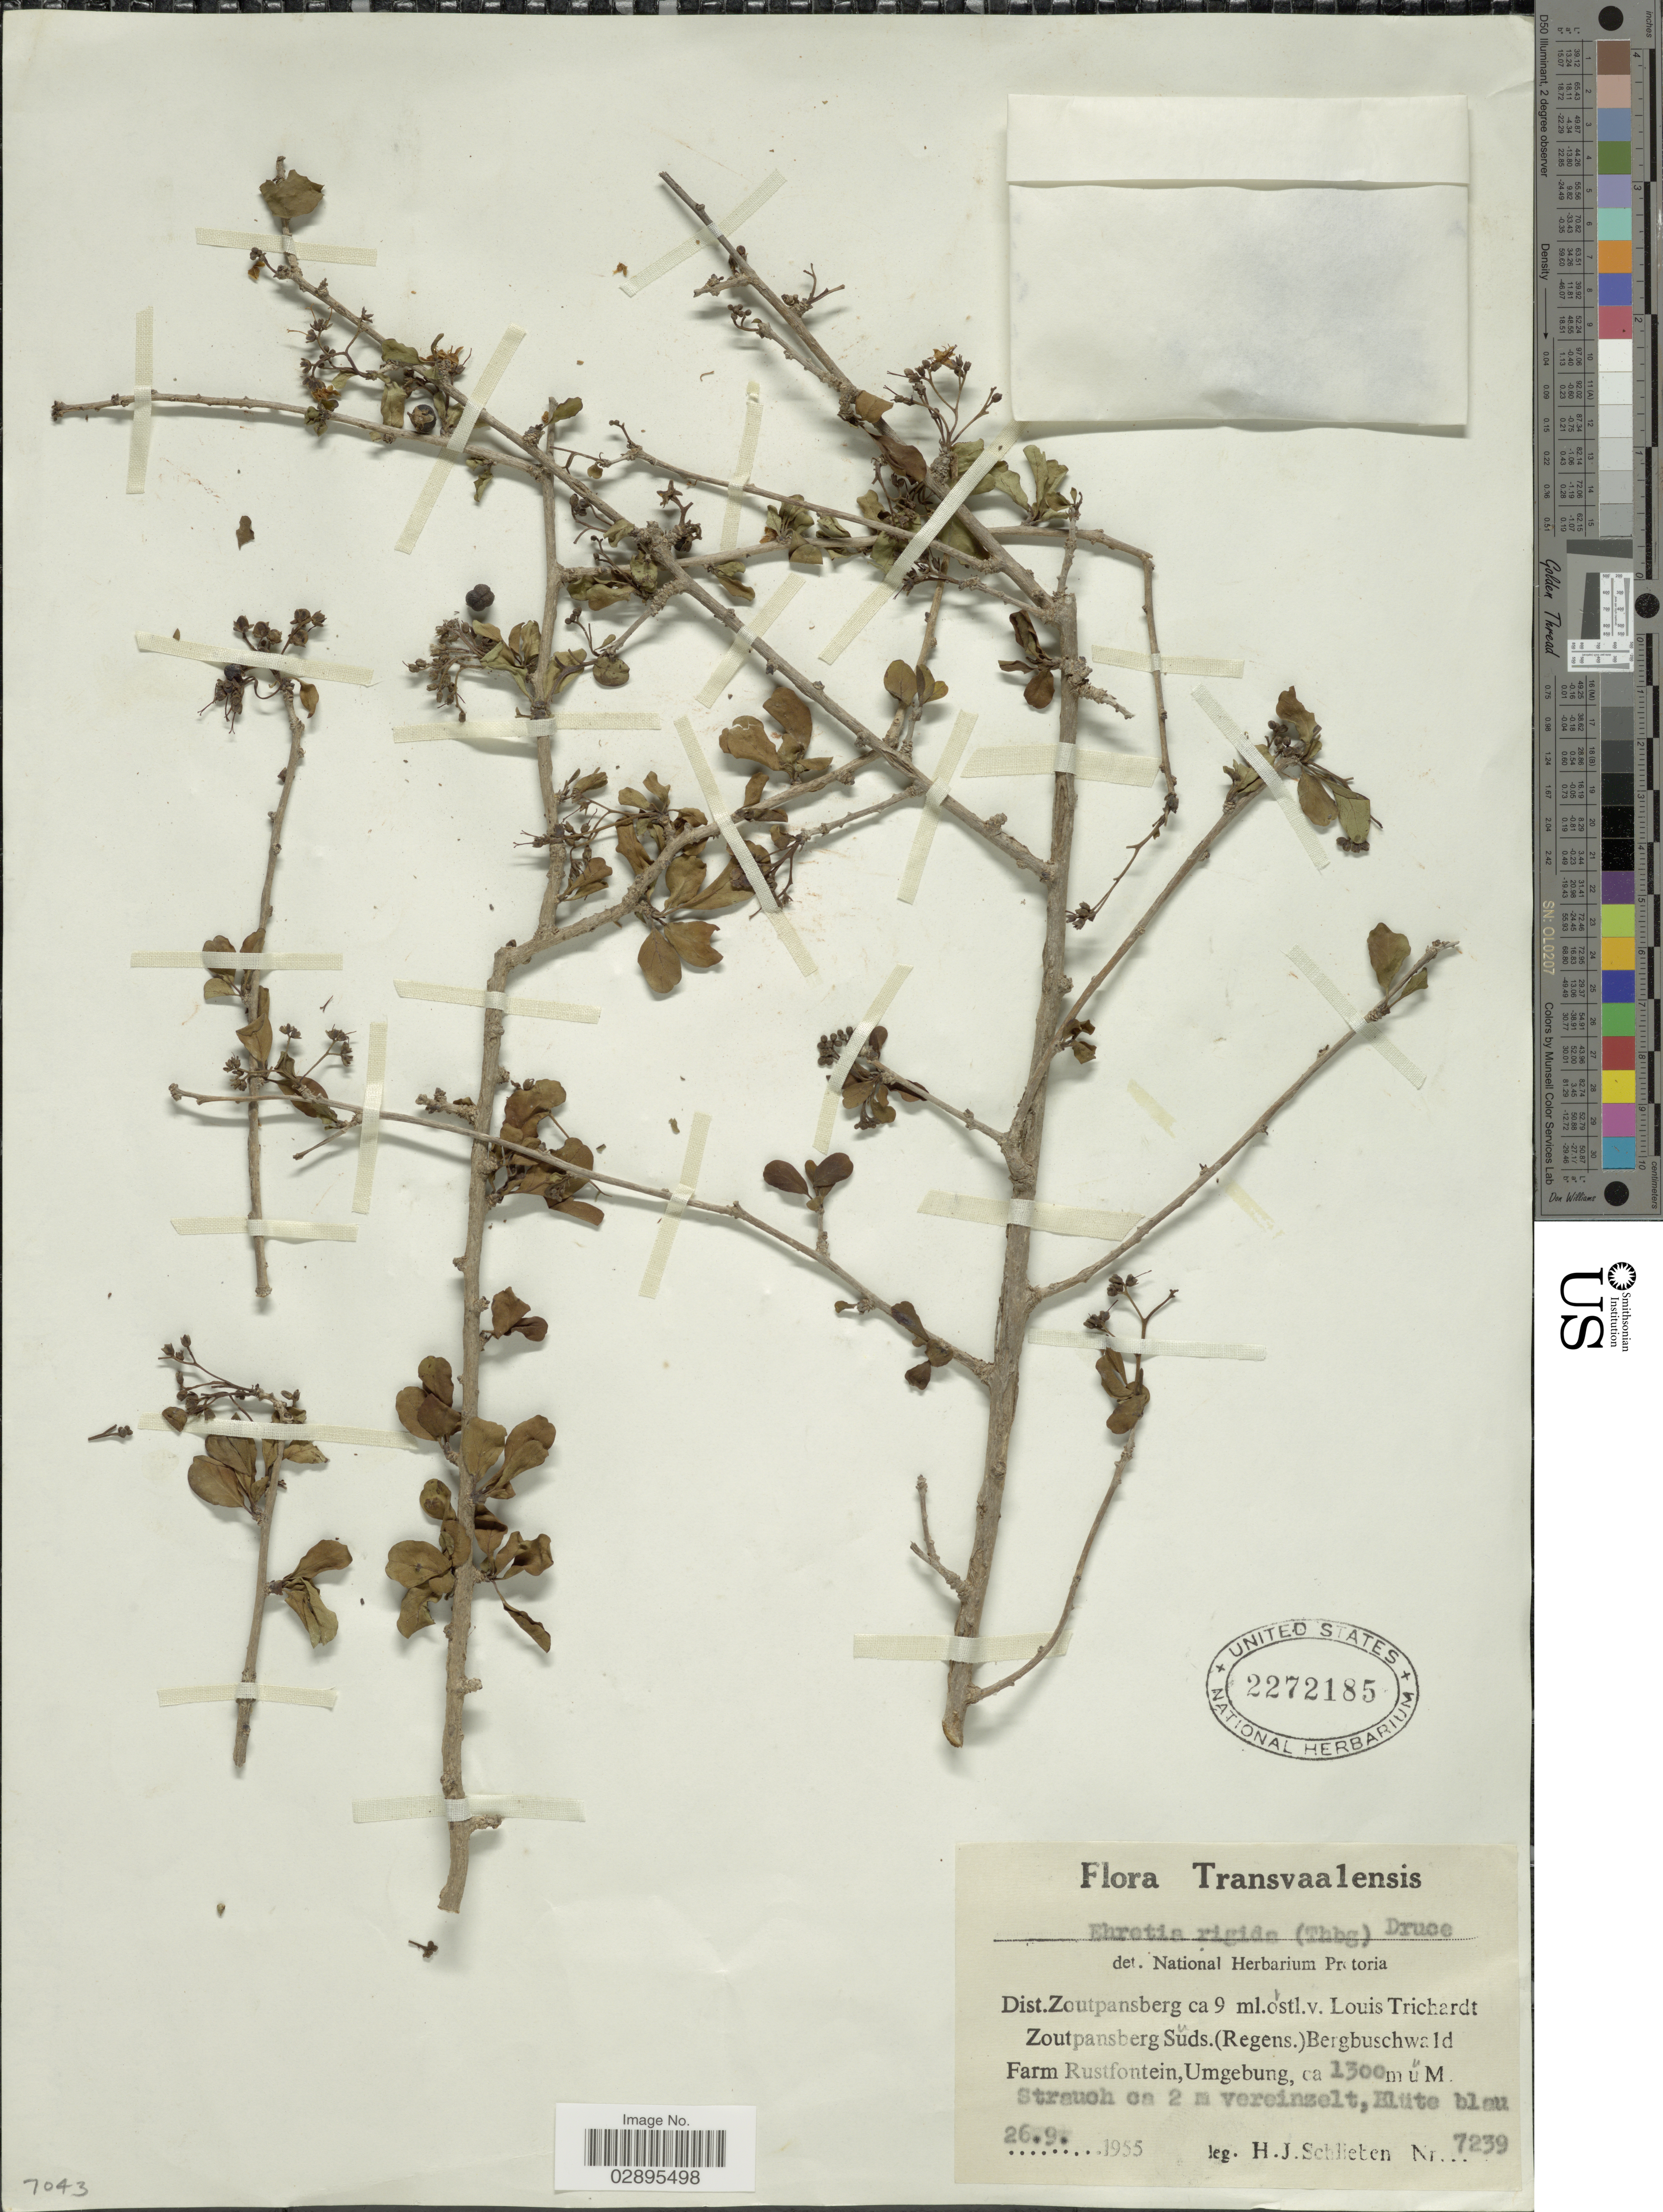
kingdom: Plantae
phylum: Tracheophyta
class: Magnoliopsida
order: Boraginales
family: Ehretiaceae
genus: Ehretia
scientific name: Ehretia rigida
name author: (Thunb.) Druce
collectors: H. J. Schlieben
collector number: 7239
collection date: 1955-09-26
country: South Africa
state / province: Limpopo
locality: Transvaalensis. Dist. Zoutpansberg ca 9 ml. östl.v. Louis Trichardt Zoutpansberg Süds. (Regens.) Bergbuschwald Farm Rustfontein, Umgebung.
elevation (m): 1300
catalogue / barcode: US 2272185